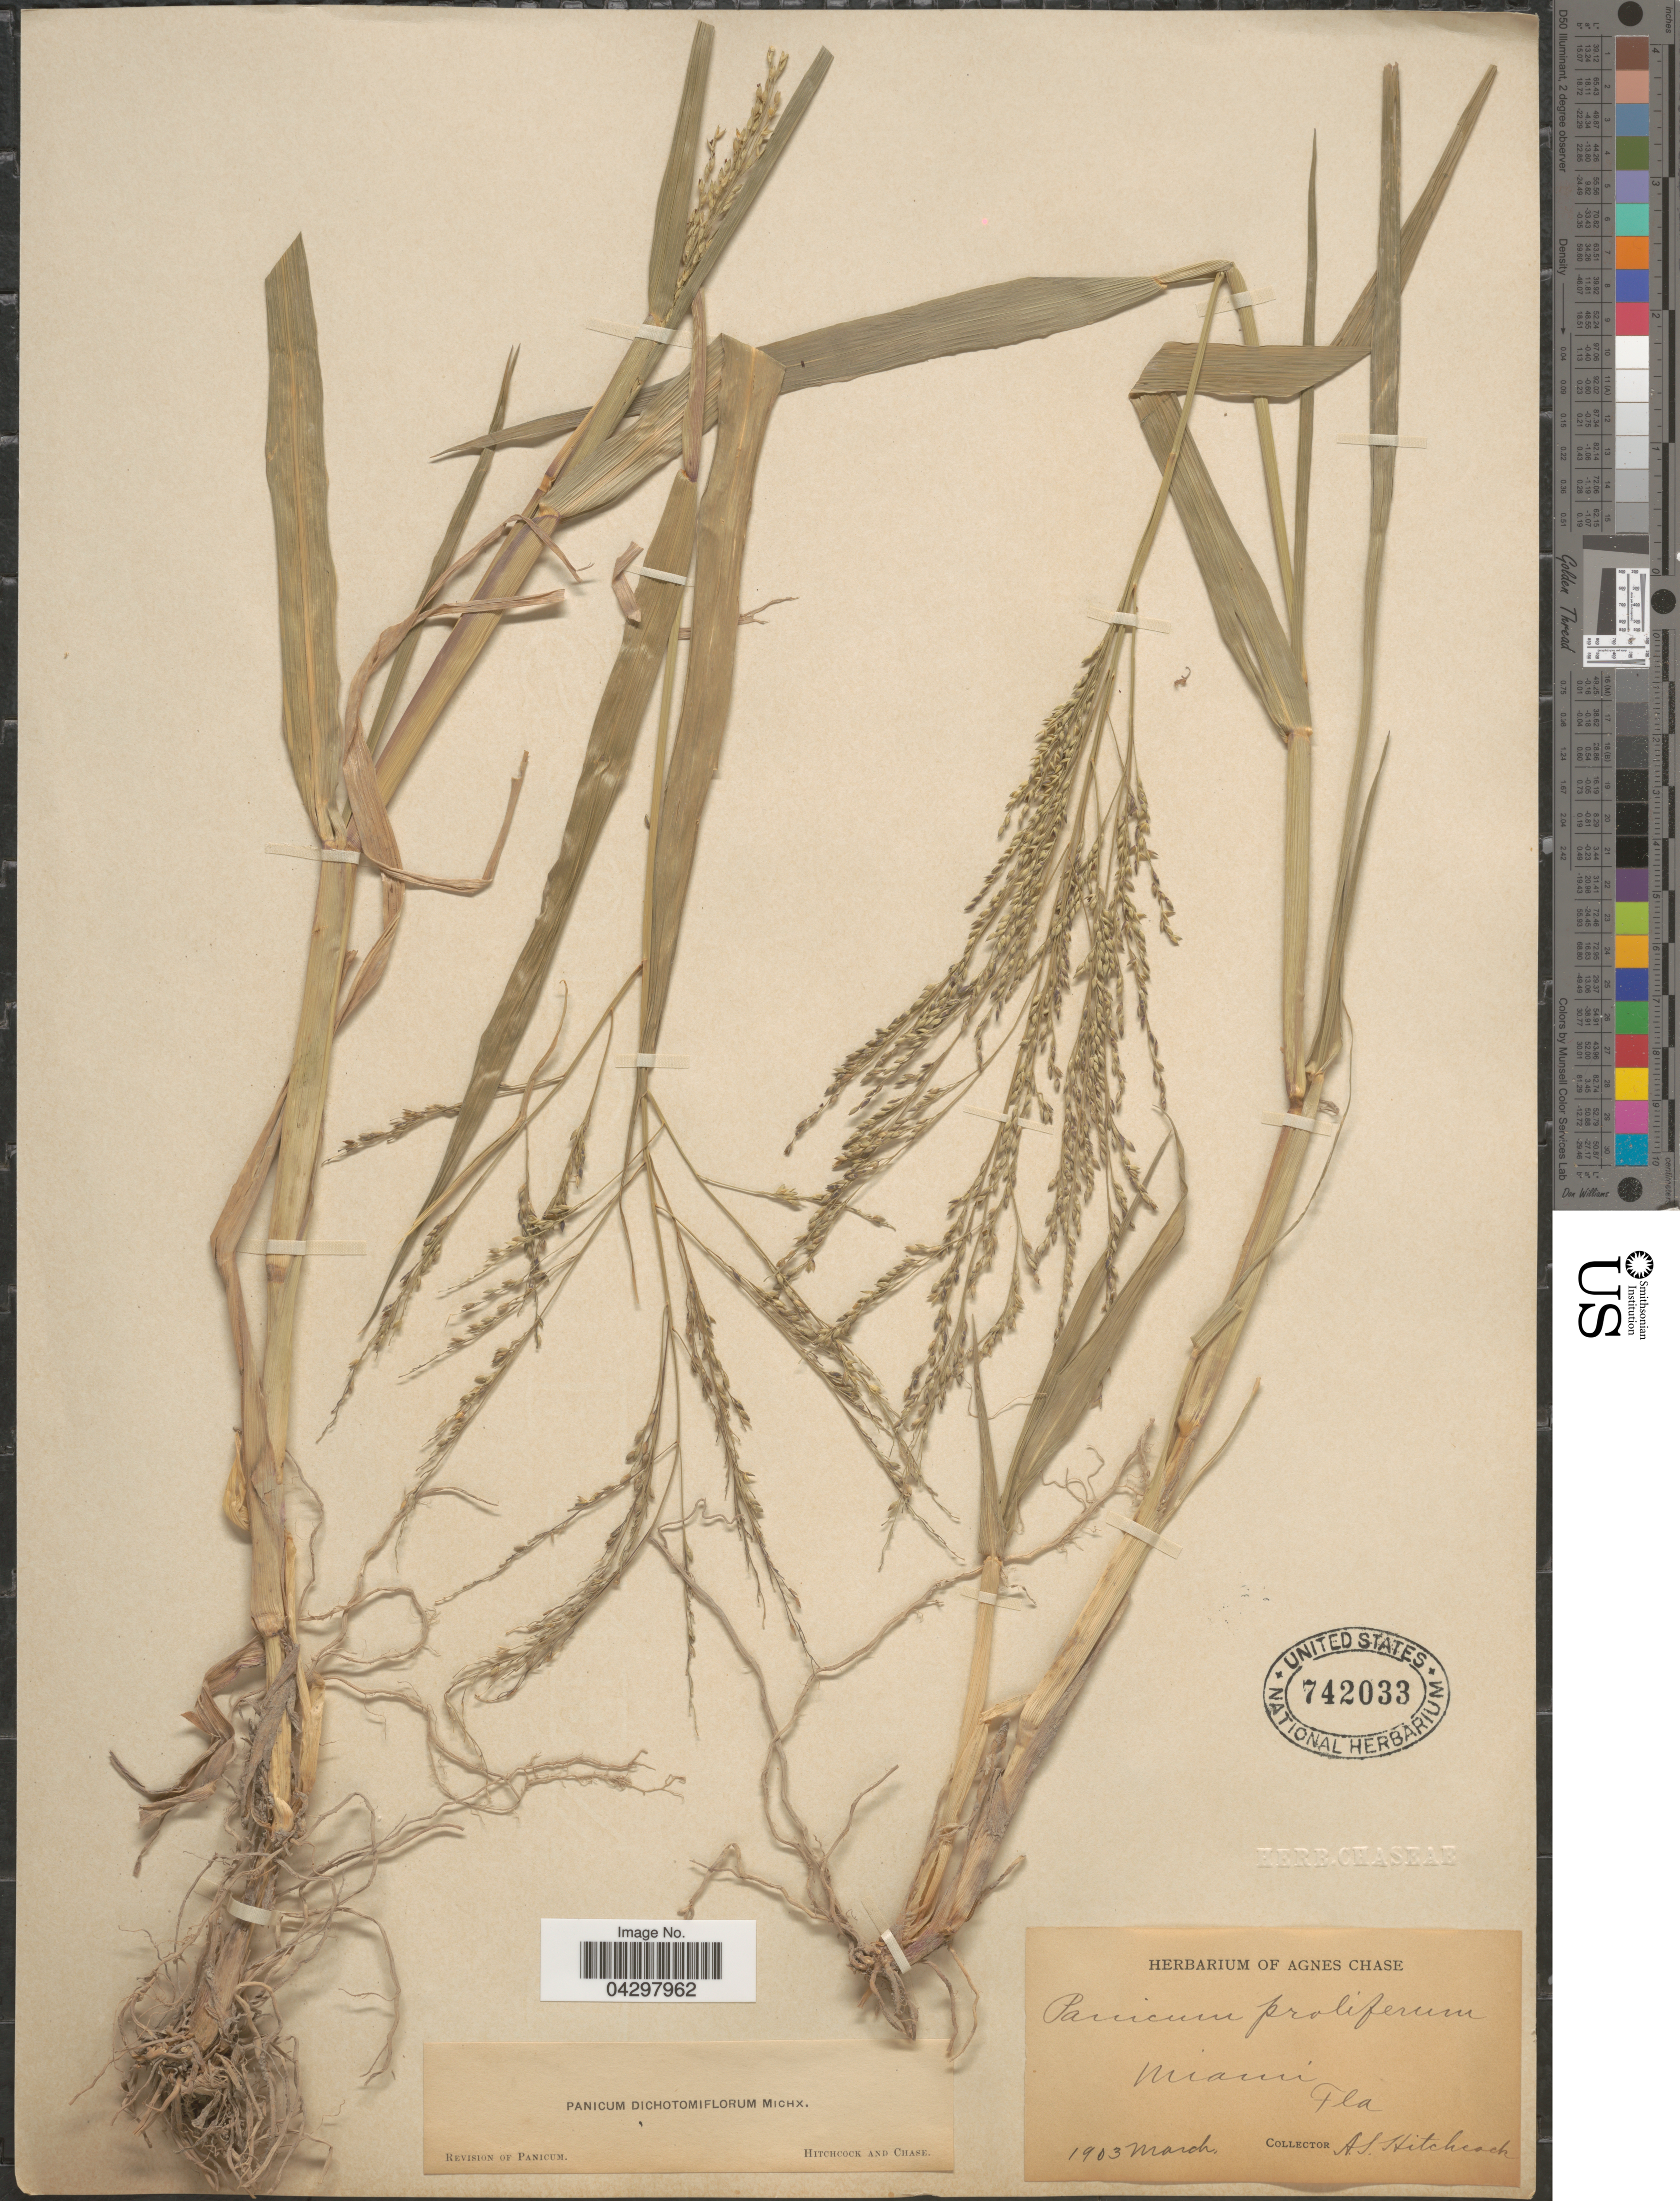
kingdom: Plantae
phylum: Tracheophyta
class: Liliopsida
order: Poales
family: Poaceae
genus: Panicum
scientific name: Panicum dichotomiflorum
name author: Michx.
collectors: A. S. Hitchcock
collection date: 1903-03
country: United States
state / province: Florida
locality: Miami.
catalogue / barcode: US 742033